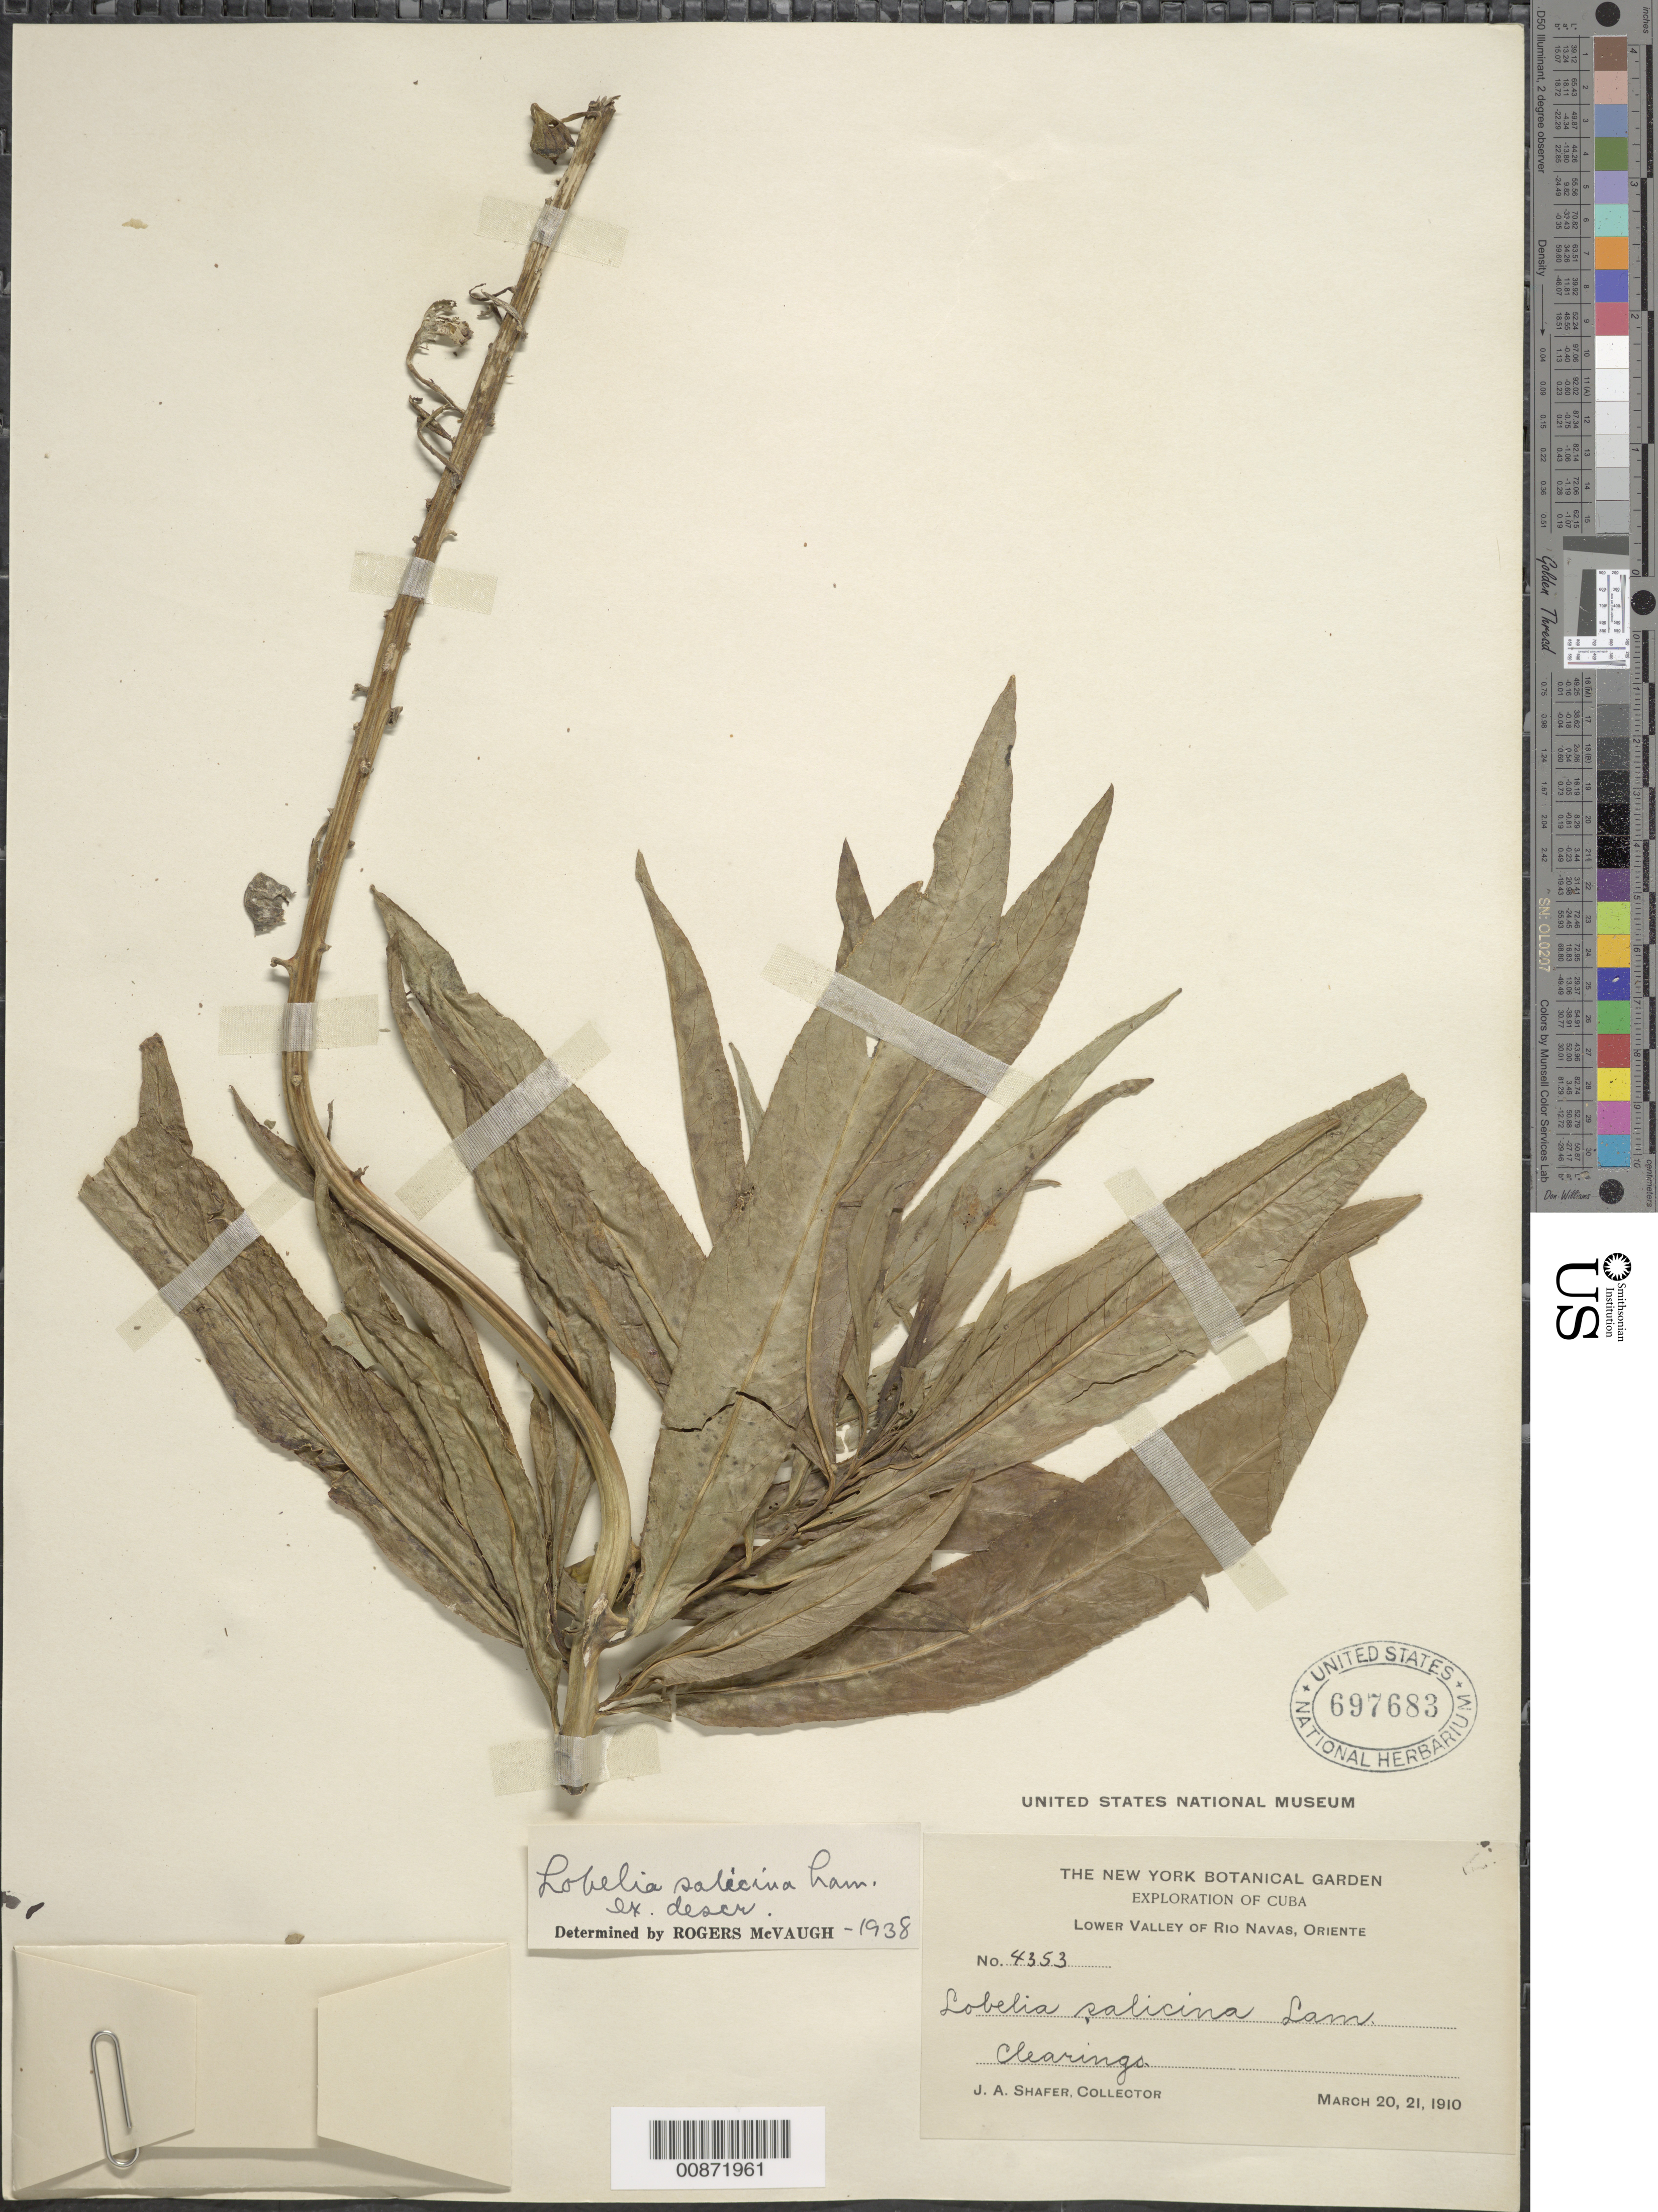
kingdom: Plantae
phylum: Tracheophyta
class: Magnoliopsida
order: Asterales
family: Campanulaceae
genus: Lobelia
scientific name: Lobelia salicina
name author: Lam.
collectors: J. A. Shafer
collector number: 4353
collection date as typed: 20 Mar 1910 to 21 Mar 1910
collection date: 1910-03-20/1910-03-21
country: Cuba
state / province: Oriente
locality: Lower valley of Rio Navas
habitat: Clearings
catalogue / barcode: US 697683